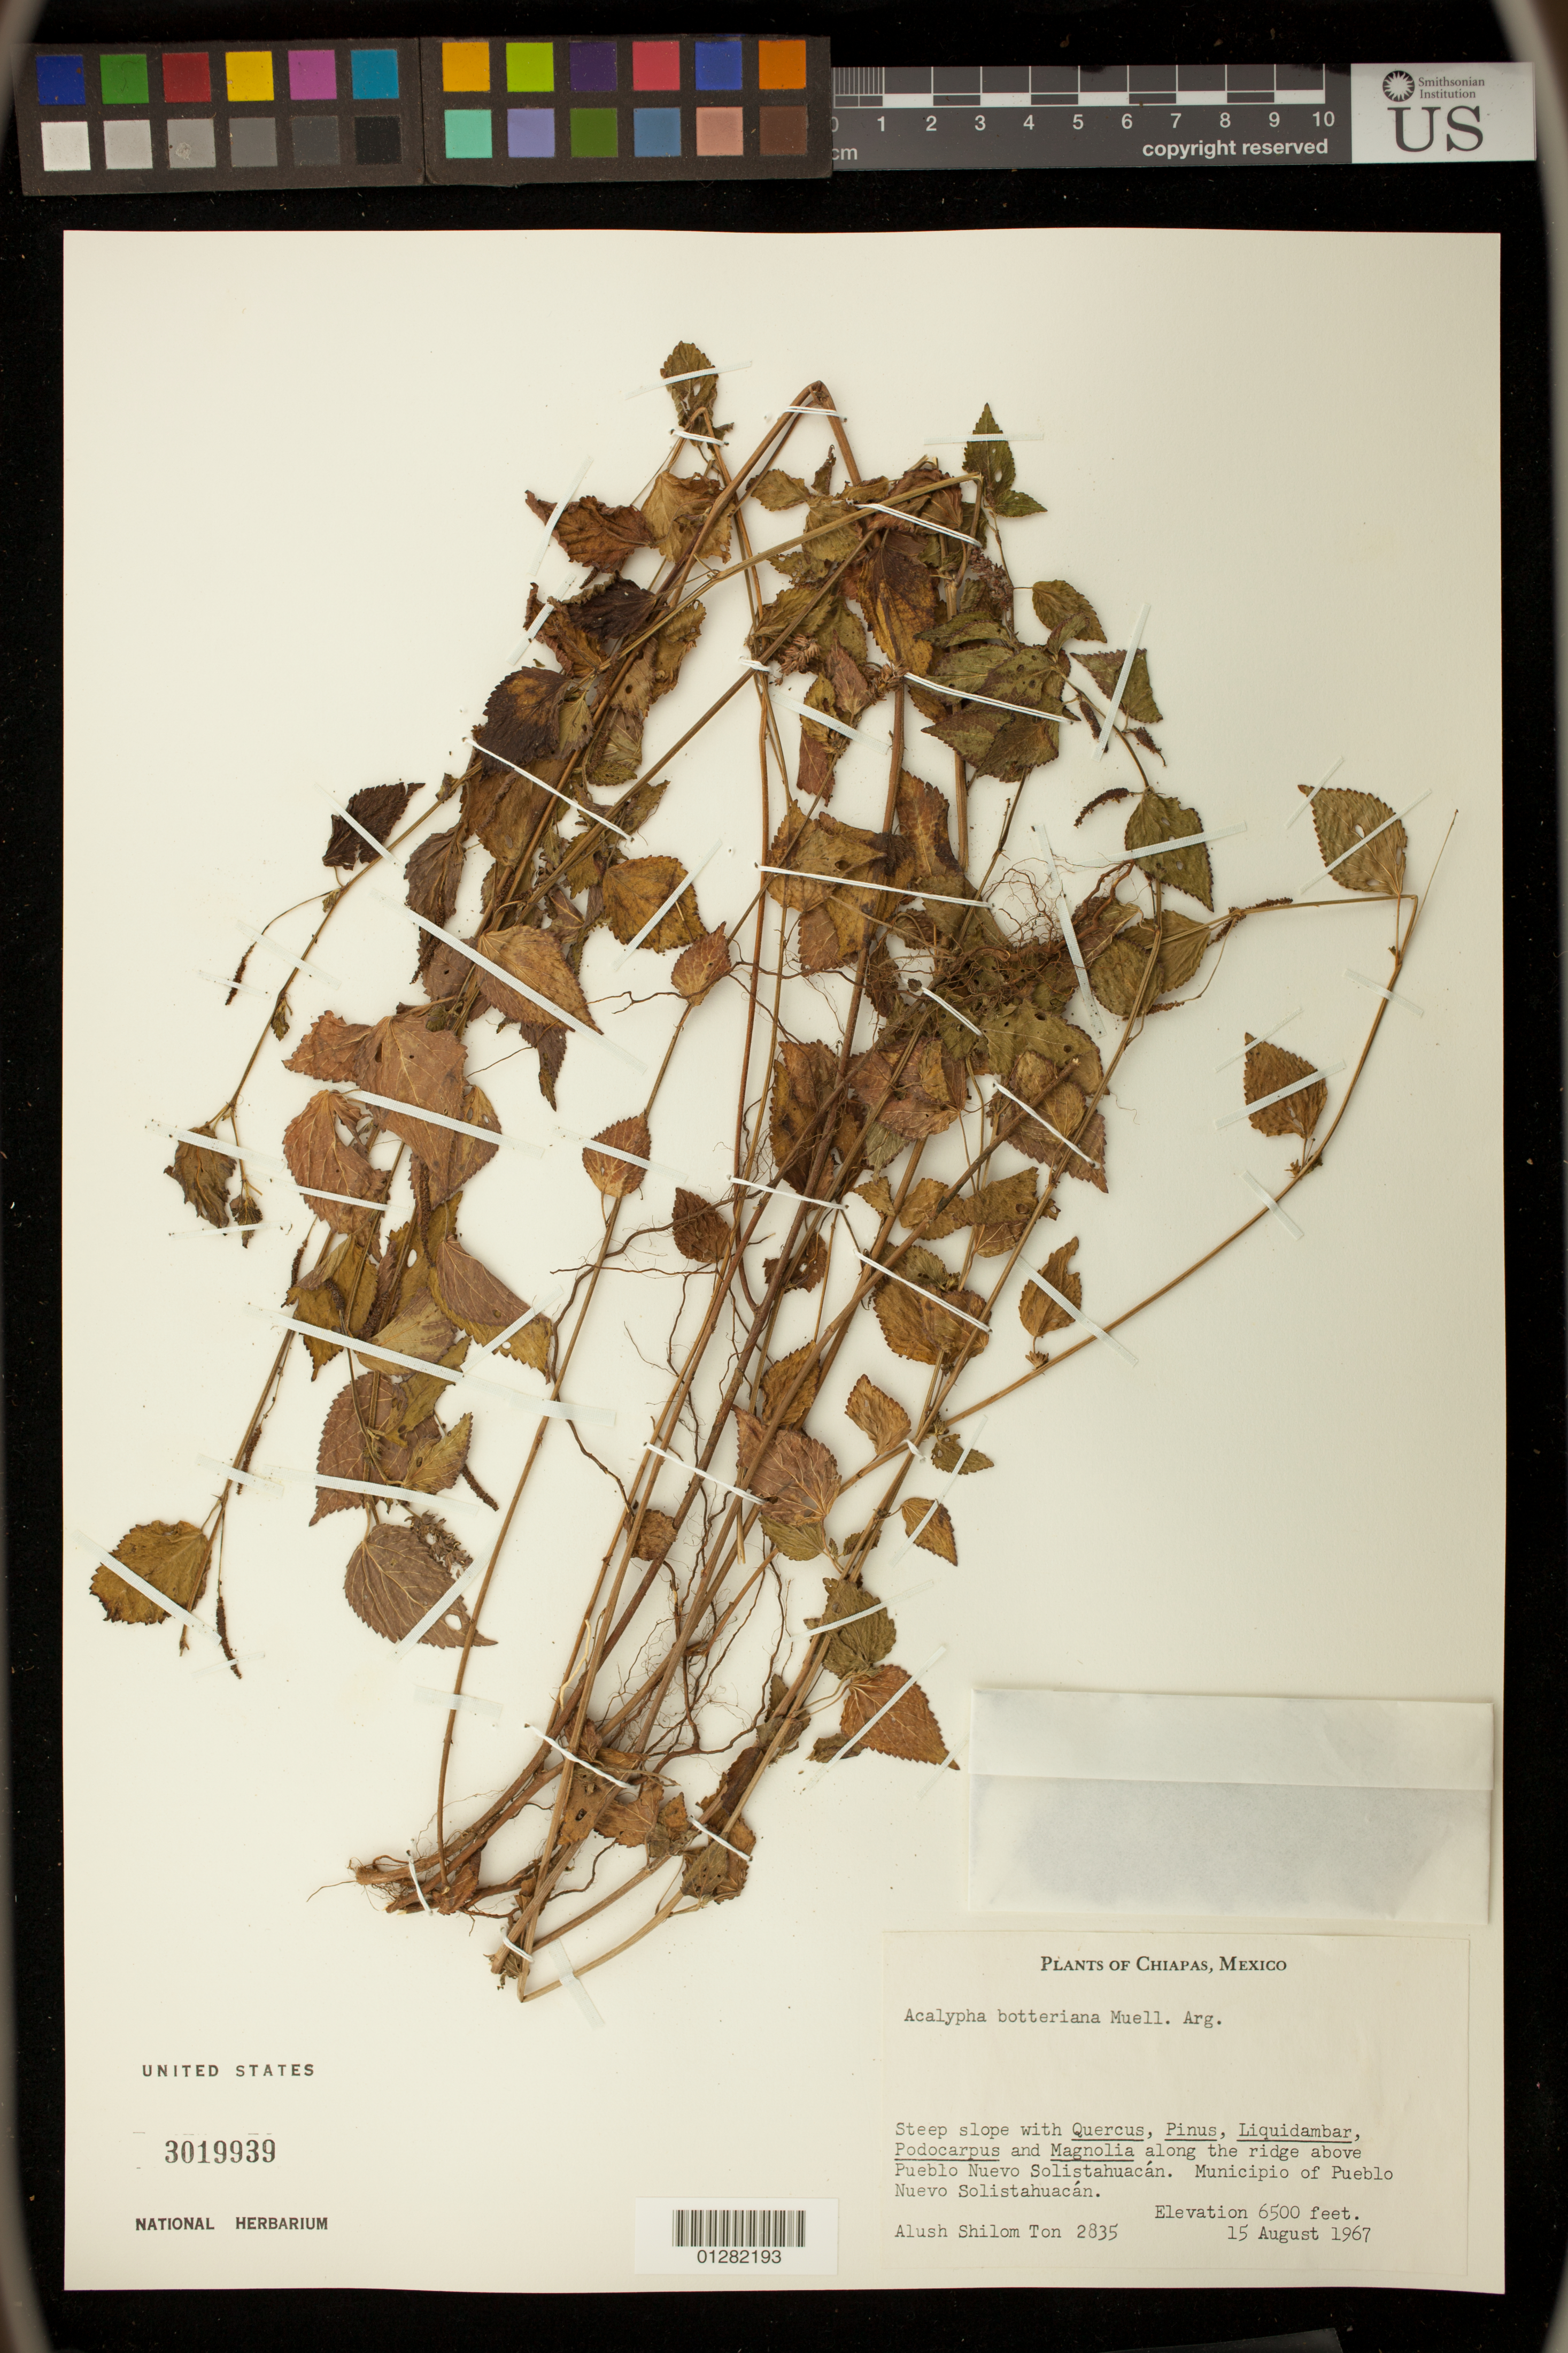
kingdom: Plantae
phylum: Tracheophyta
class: Magnoliopsida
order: Malpighiales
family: Euphorbiaceae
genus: Acalypha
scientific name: Acalypha botteriana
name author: Müll. Arg.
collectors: A. S. Ton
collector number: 2835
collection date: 1967-08-15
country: Mexico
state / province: Chiapas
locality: Along the ridge above Pueblo Nuevo Solistahuacan. Municipio of Pueblo Nuevo Solistahuacan.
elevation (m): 1981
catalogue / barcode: US 3019939